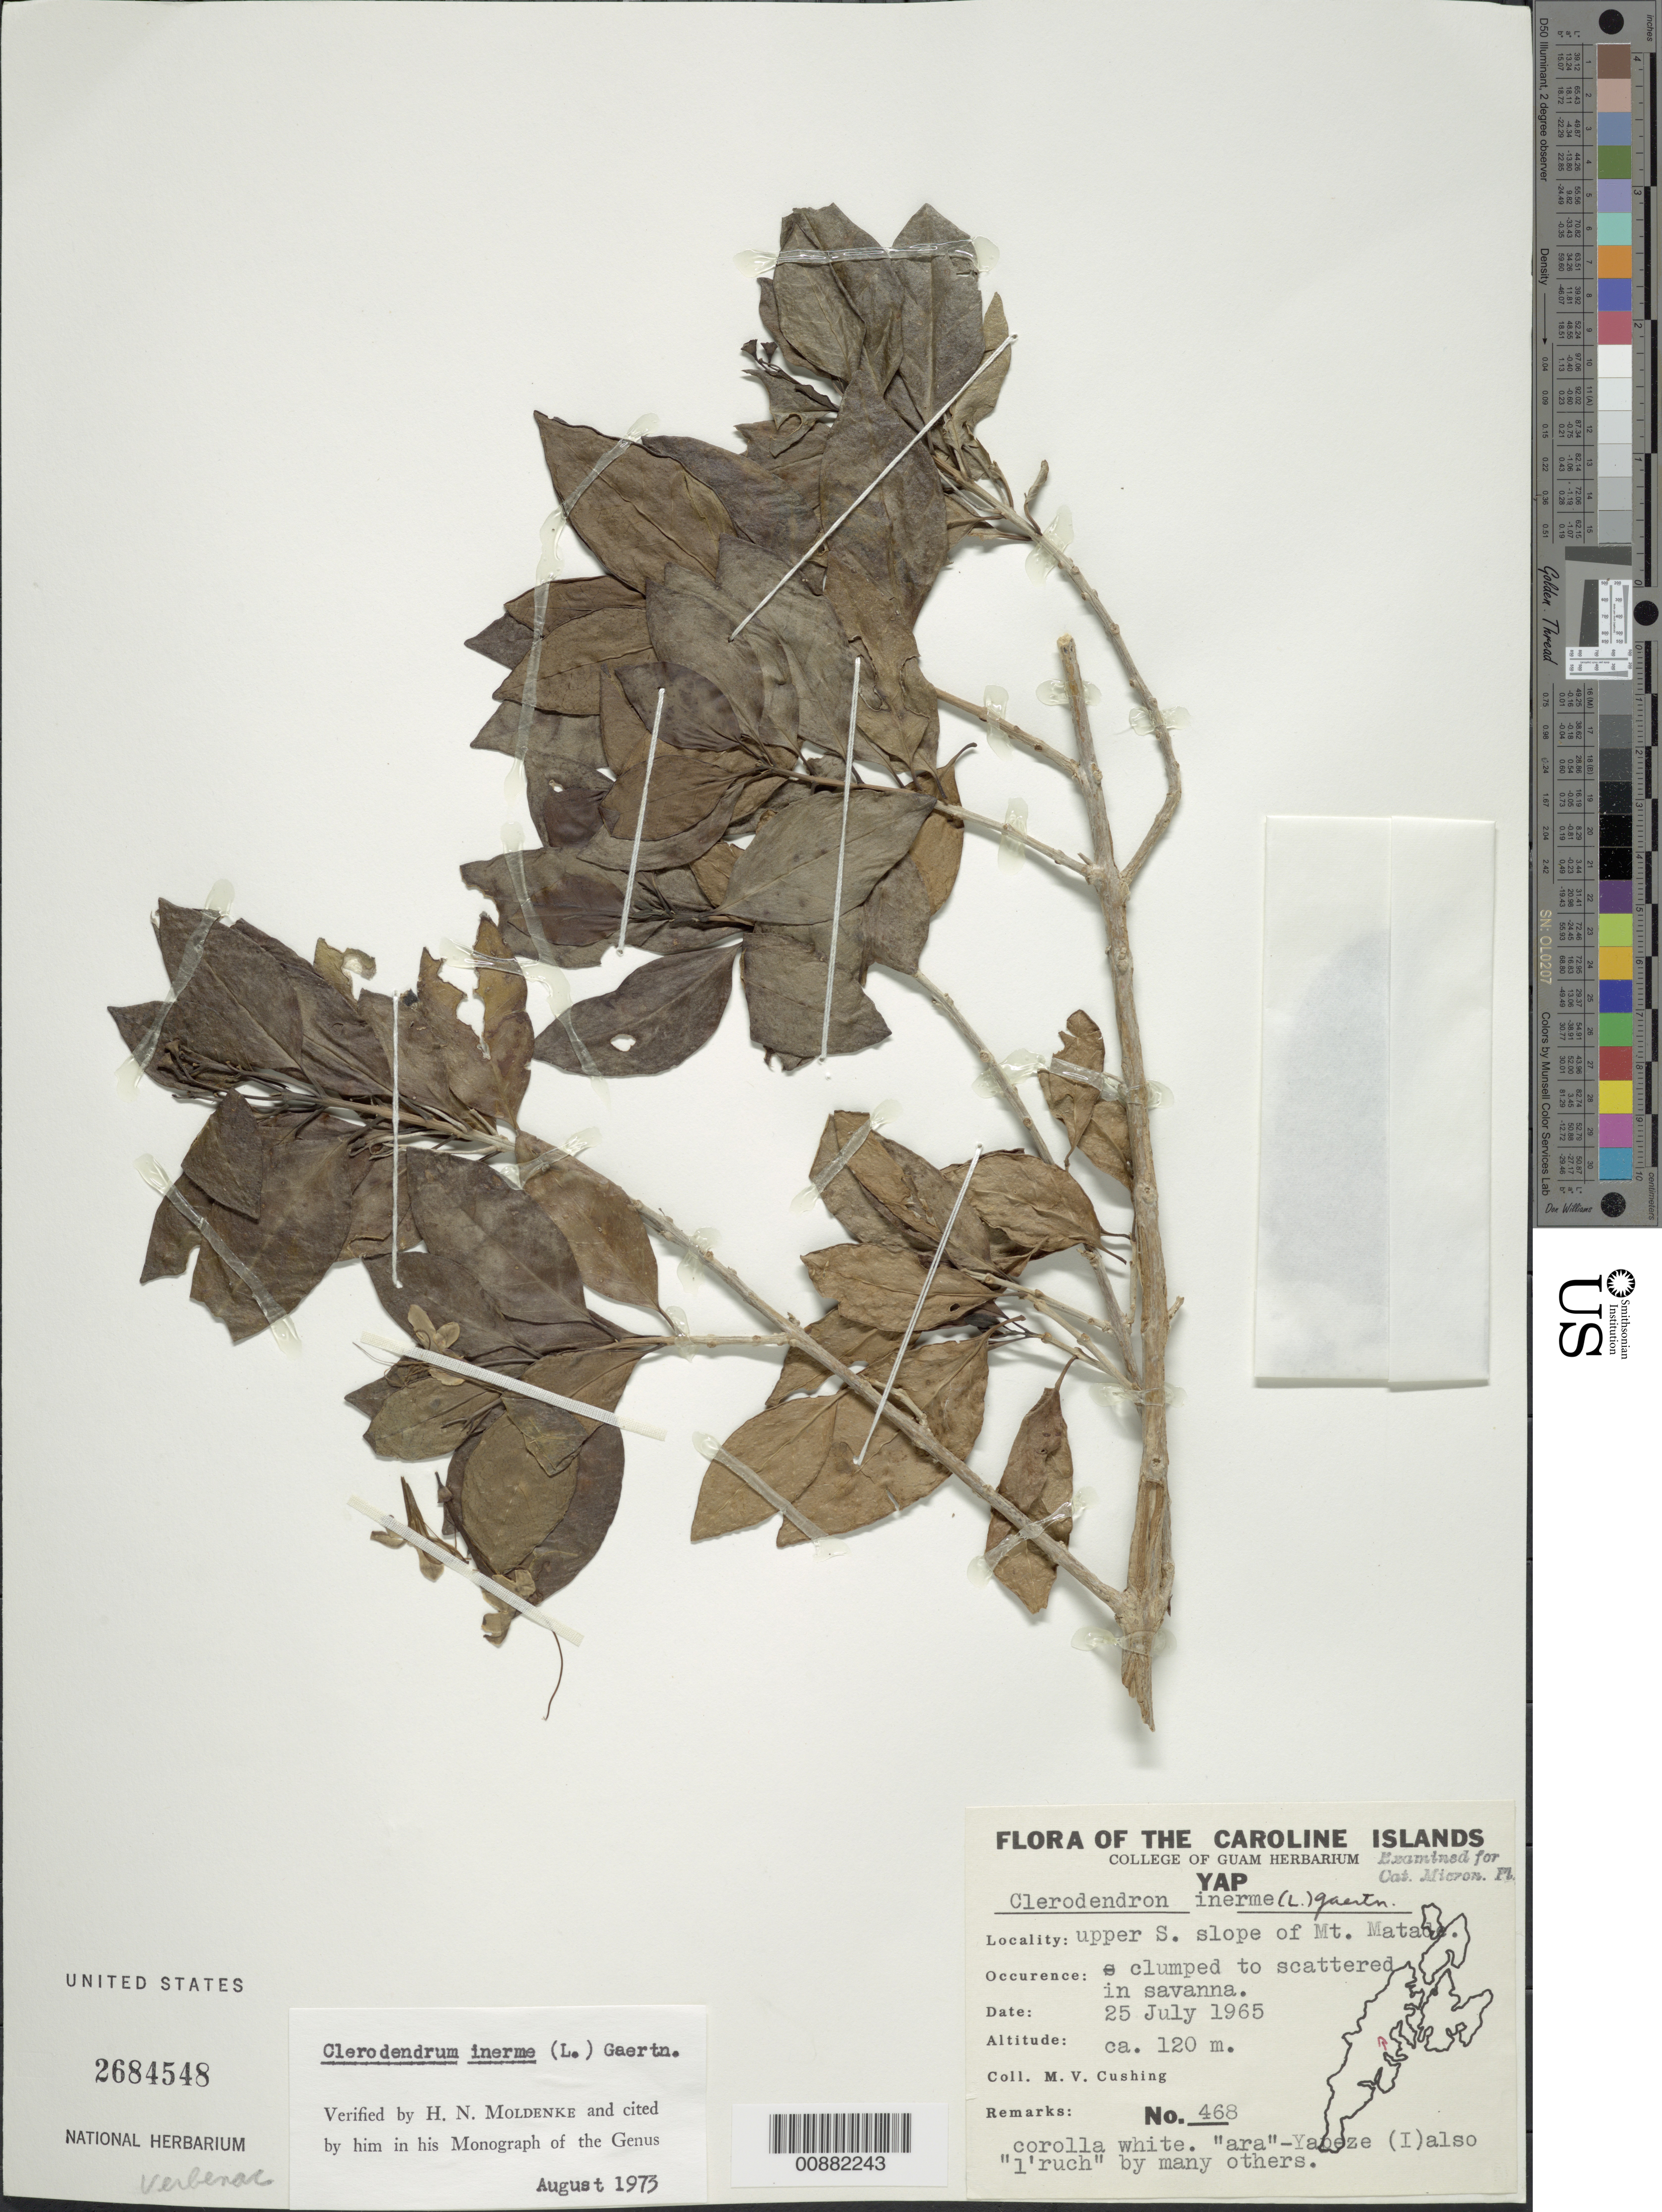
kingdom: Plantae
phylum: Tracheophyta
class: Magnoliopsida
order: Lamiales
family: Lamiaceae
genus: Clerodendrum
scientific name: Clerodendrum inerme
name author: (L.) Gaertn.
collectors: M. V. Cushing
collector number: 468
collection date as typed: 25 Jul 1965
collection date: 1965-07-25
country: Micronesia, Federated States of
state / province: Yap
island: Yap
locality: Upper S. slope of Mt. Matada.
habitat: clumped to scattered in savanna.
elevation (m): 120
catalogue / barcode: US 2684548